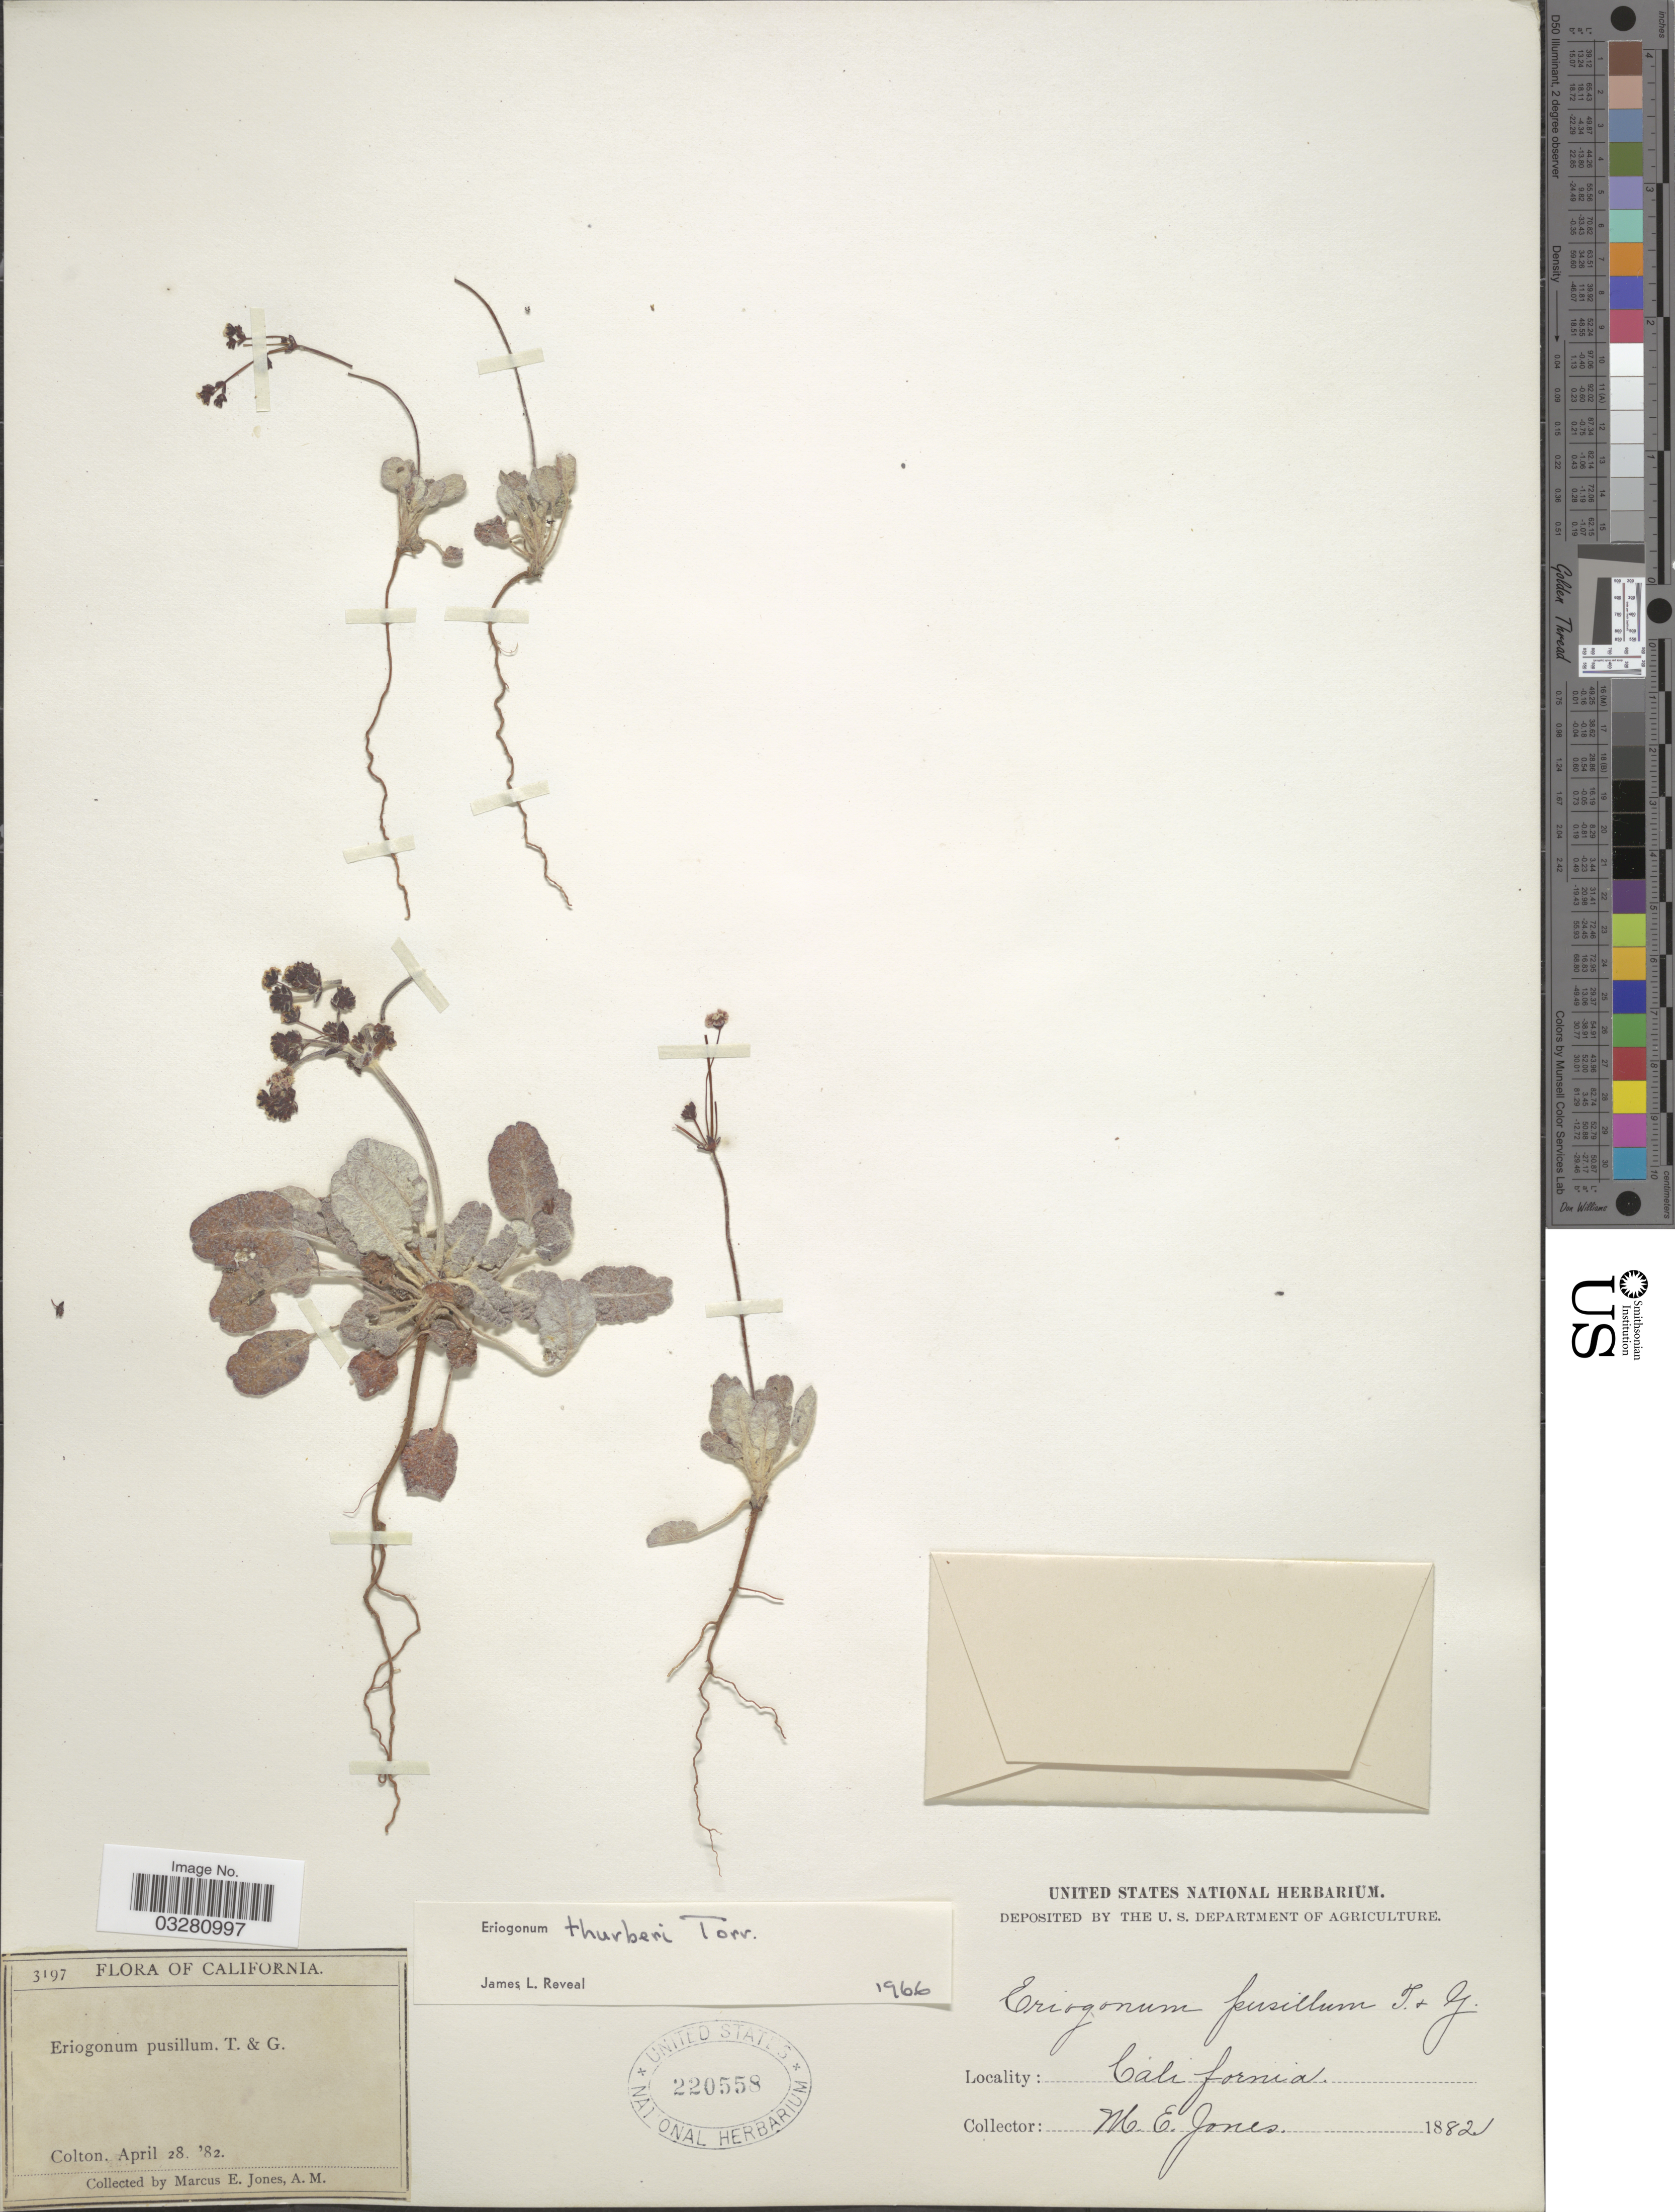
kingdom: Plantae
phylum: Tracheophyta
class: Magnoliopsida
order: Caryophyllales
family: Polygonaceae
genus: Eriogonum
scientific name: Eriogonum thurberi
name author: Torr.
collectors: M. E. Jones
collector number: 3197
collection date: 1882-04-28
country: United States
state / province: California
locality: Colton.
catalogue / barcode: US 220558